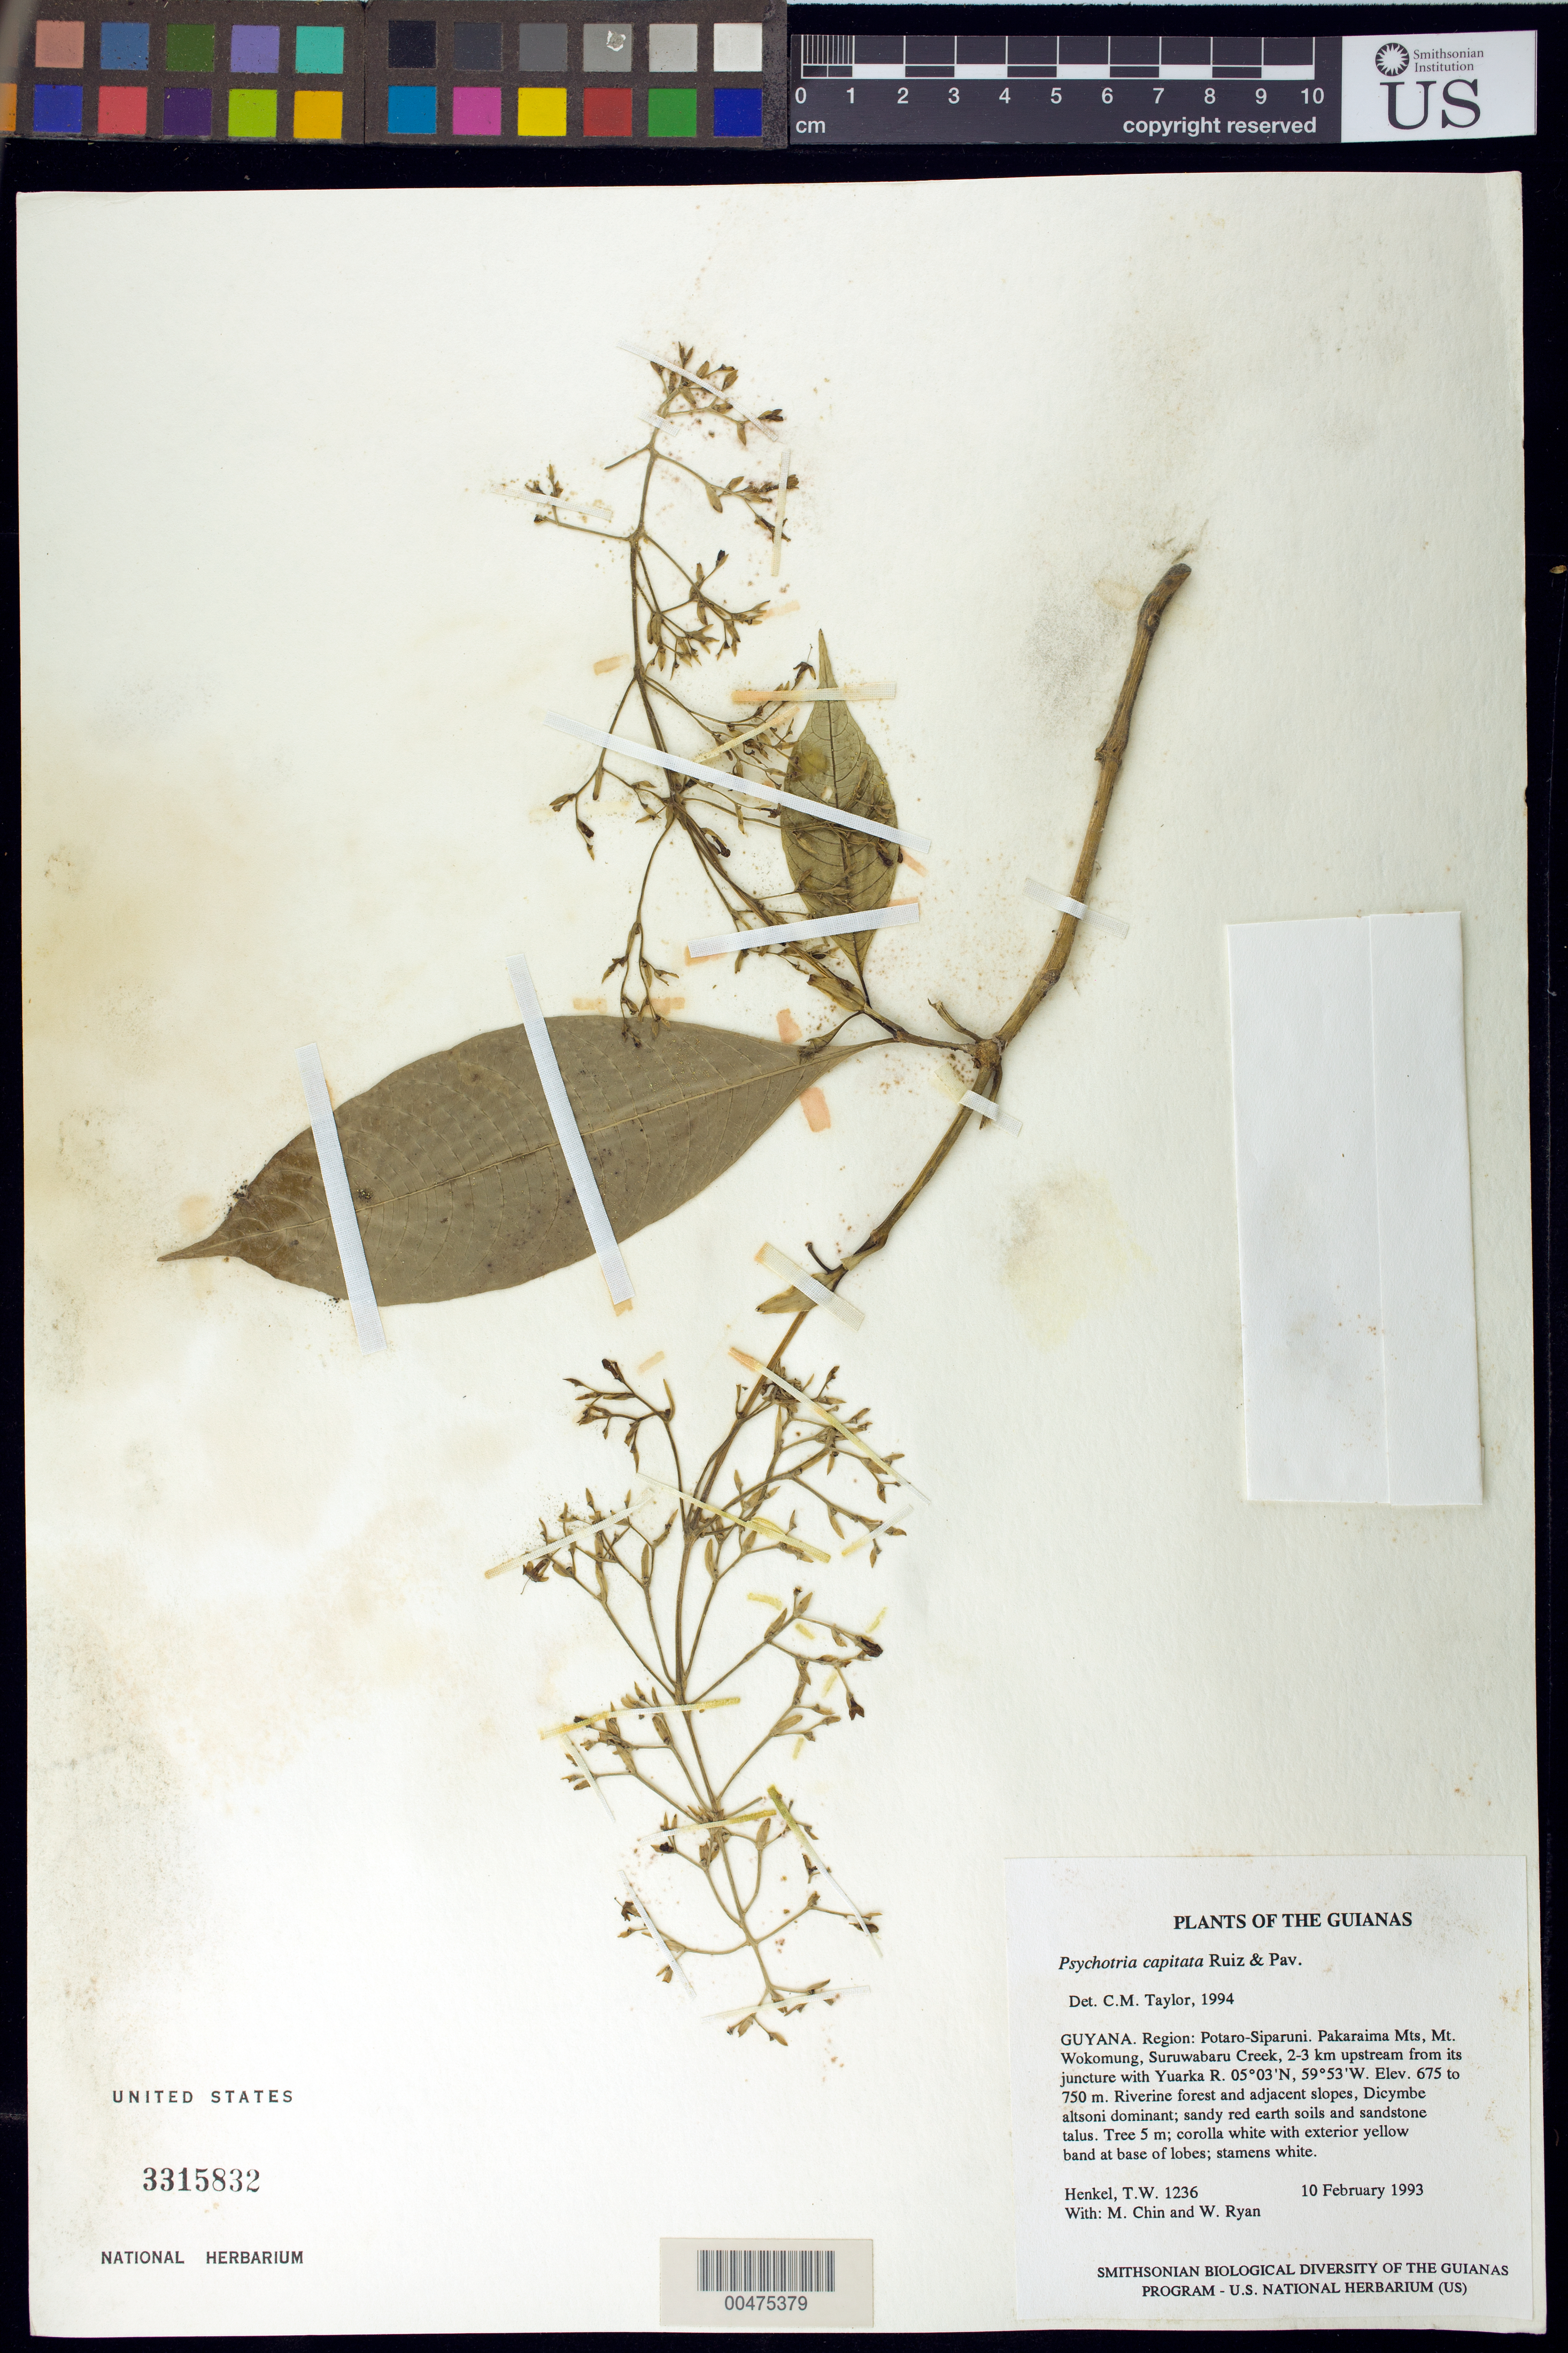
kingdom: Plantae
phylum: Tracheophyta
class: Magnoliopsida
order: Gentianales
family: Rubiaceae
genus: Palicourea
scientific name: Palicourea violacea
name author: (Aubl.) A. Rich.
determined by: Kirkbride, J. H., Jr.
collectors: T. Henkel, M. Chin & W. Ryan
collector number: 1236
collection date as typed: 10 February 1993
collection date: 1993-02-10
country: Guyana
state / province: Potaro-Siparuni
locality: Pakaraima Mts, Mt. Wokomung, Suruwabaru Creek, 2-3 km upstream from juncture with Yuarka R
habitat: Riverine forest and adjacent slopes, Dicymbe altsoni dominant; sandy red earth soils and sandstone talus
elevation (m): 675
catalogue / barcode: US 3315832